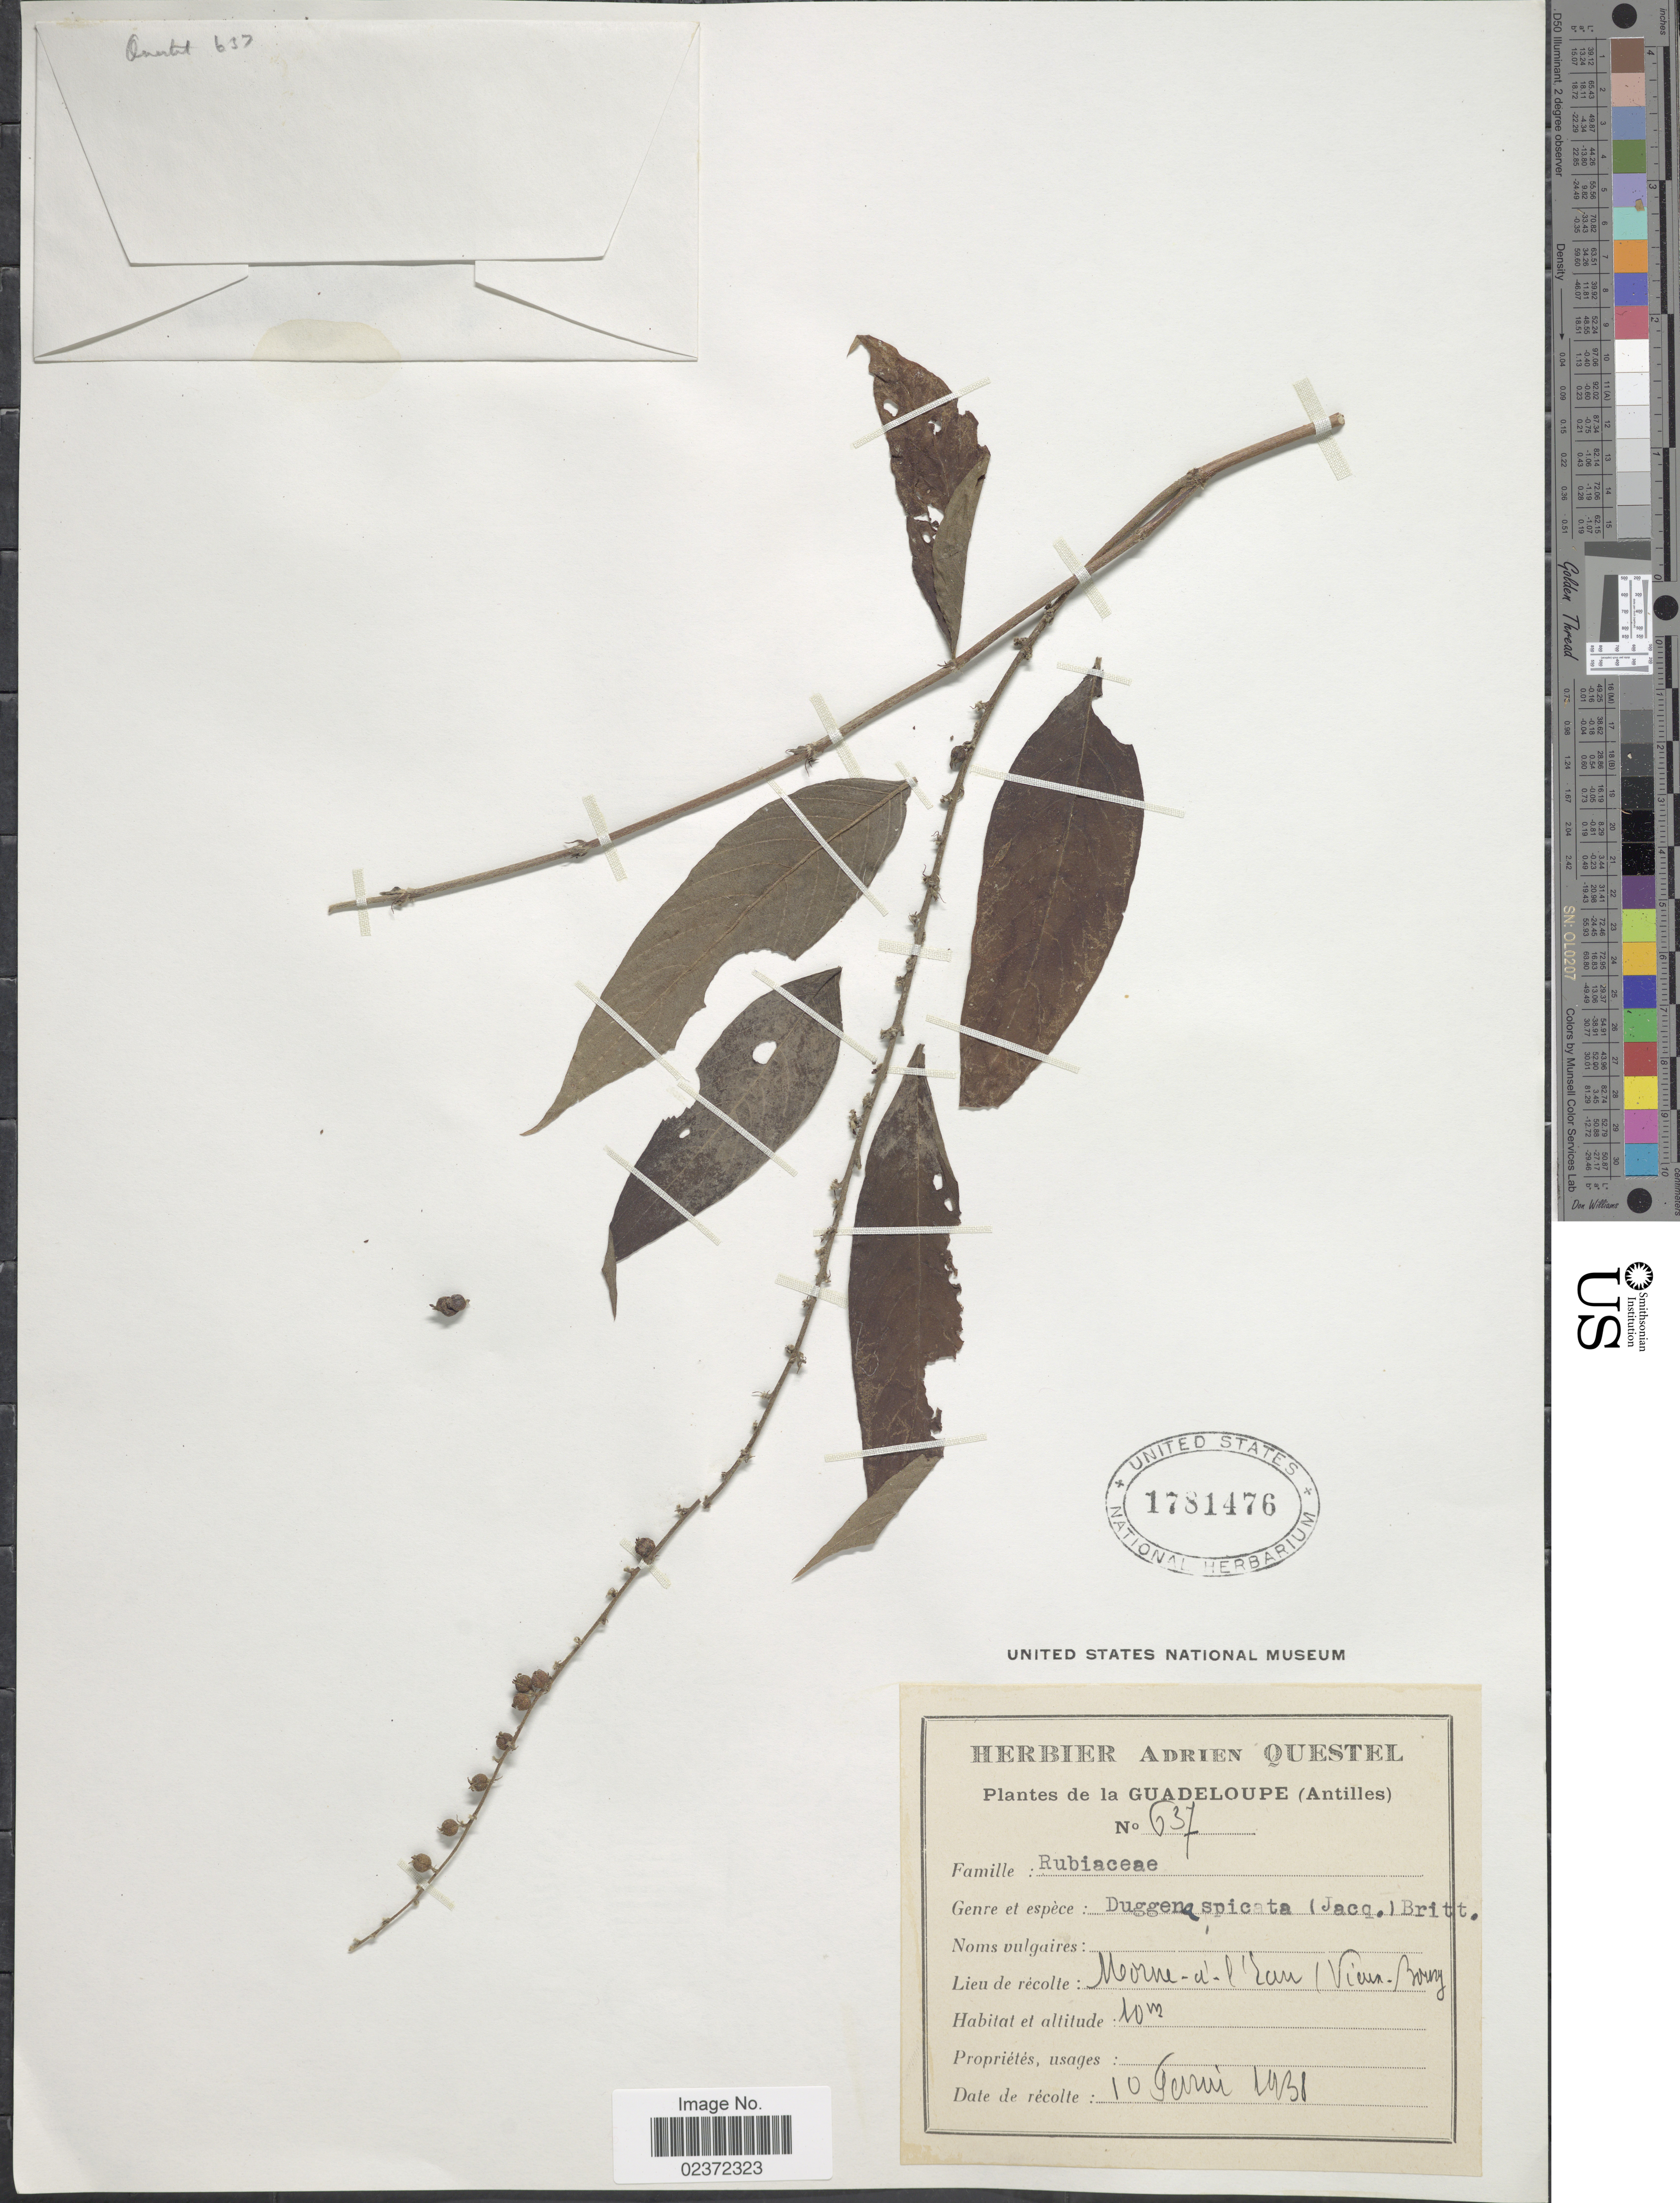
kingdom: Plantae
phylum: Tracheophyta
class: Magnoliopsida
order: Gentianales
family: Rubiaceae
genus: Gonzalagunia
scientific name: Gonzalagunia hirsuta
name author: (Jacq.) K. Schum.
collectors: ex herb. A. Questal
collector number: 637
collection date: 1938-02-10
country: Guadeloupe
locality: Morne-a-l'Ean (Vien), Boury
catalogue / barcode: US 1781476